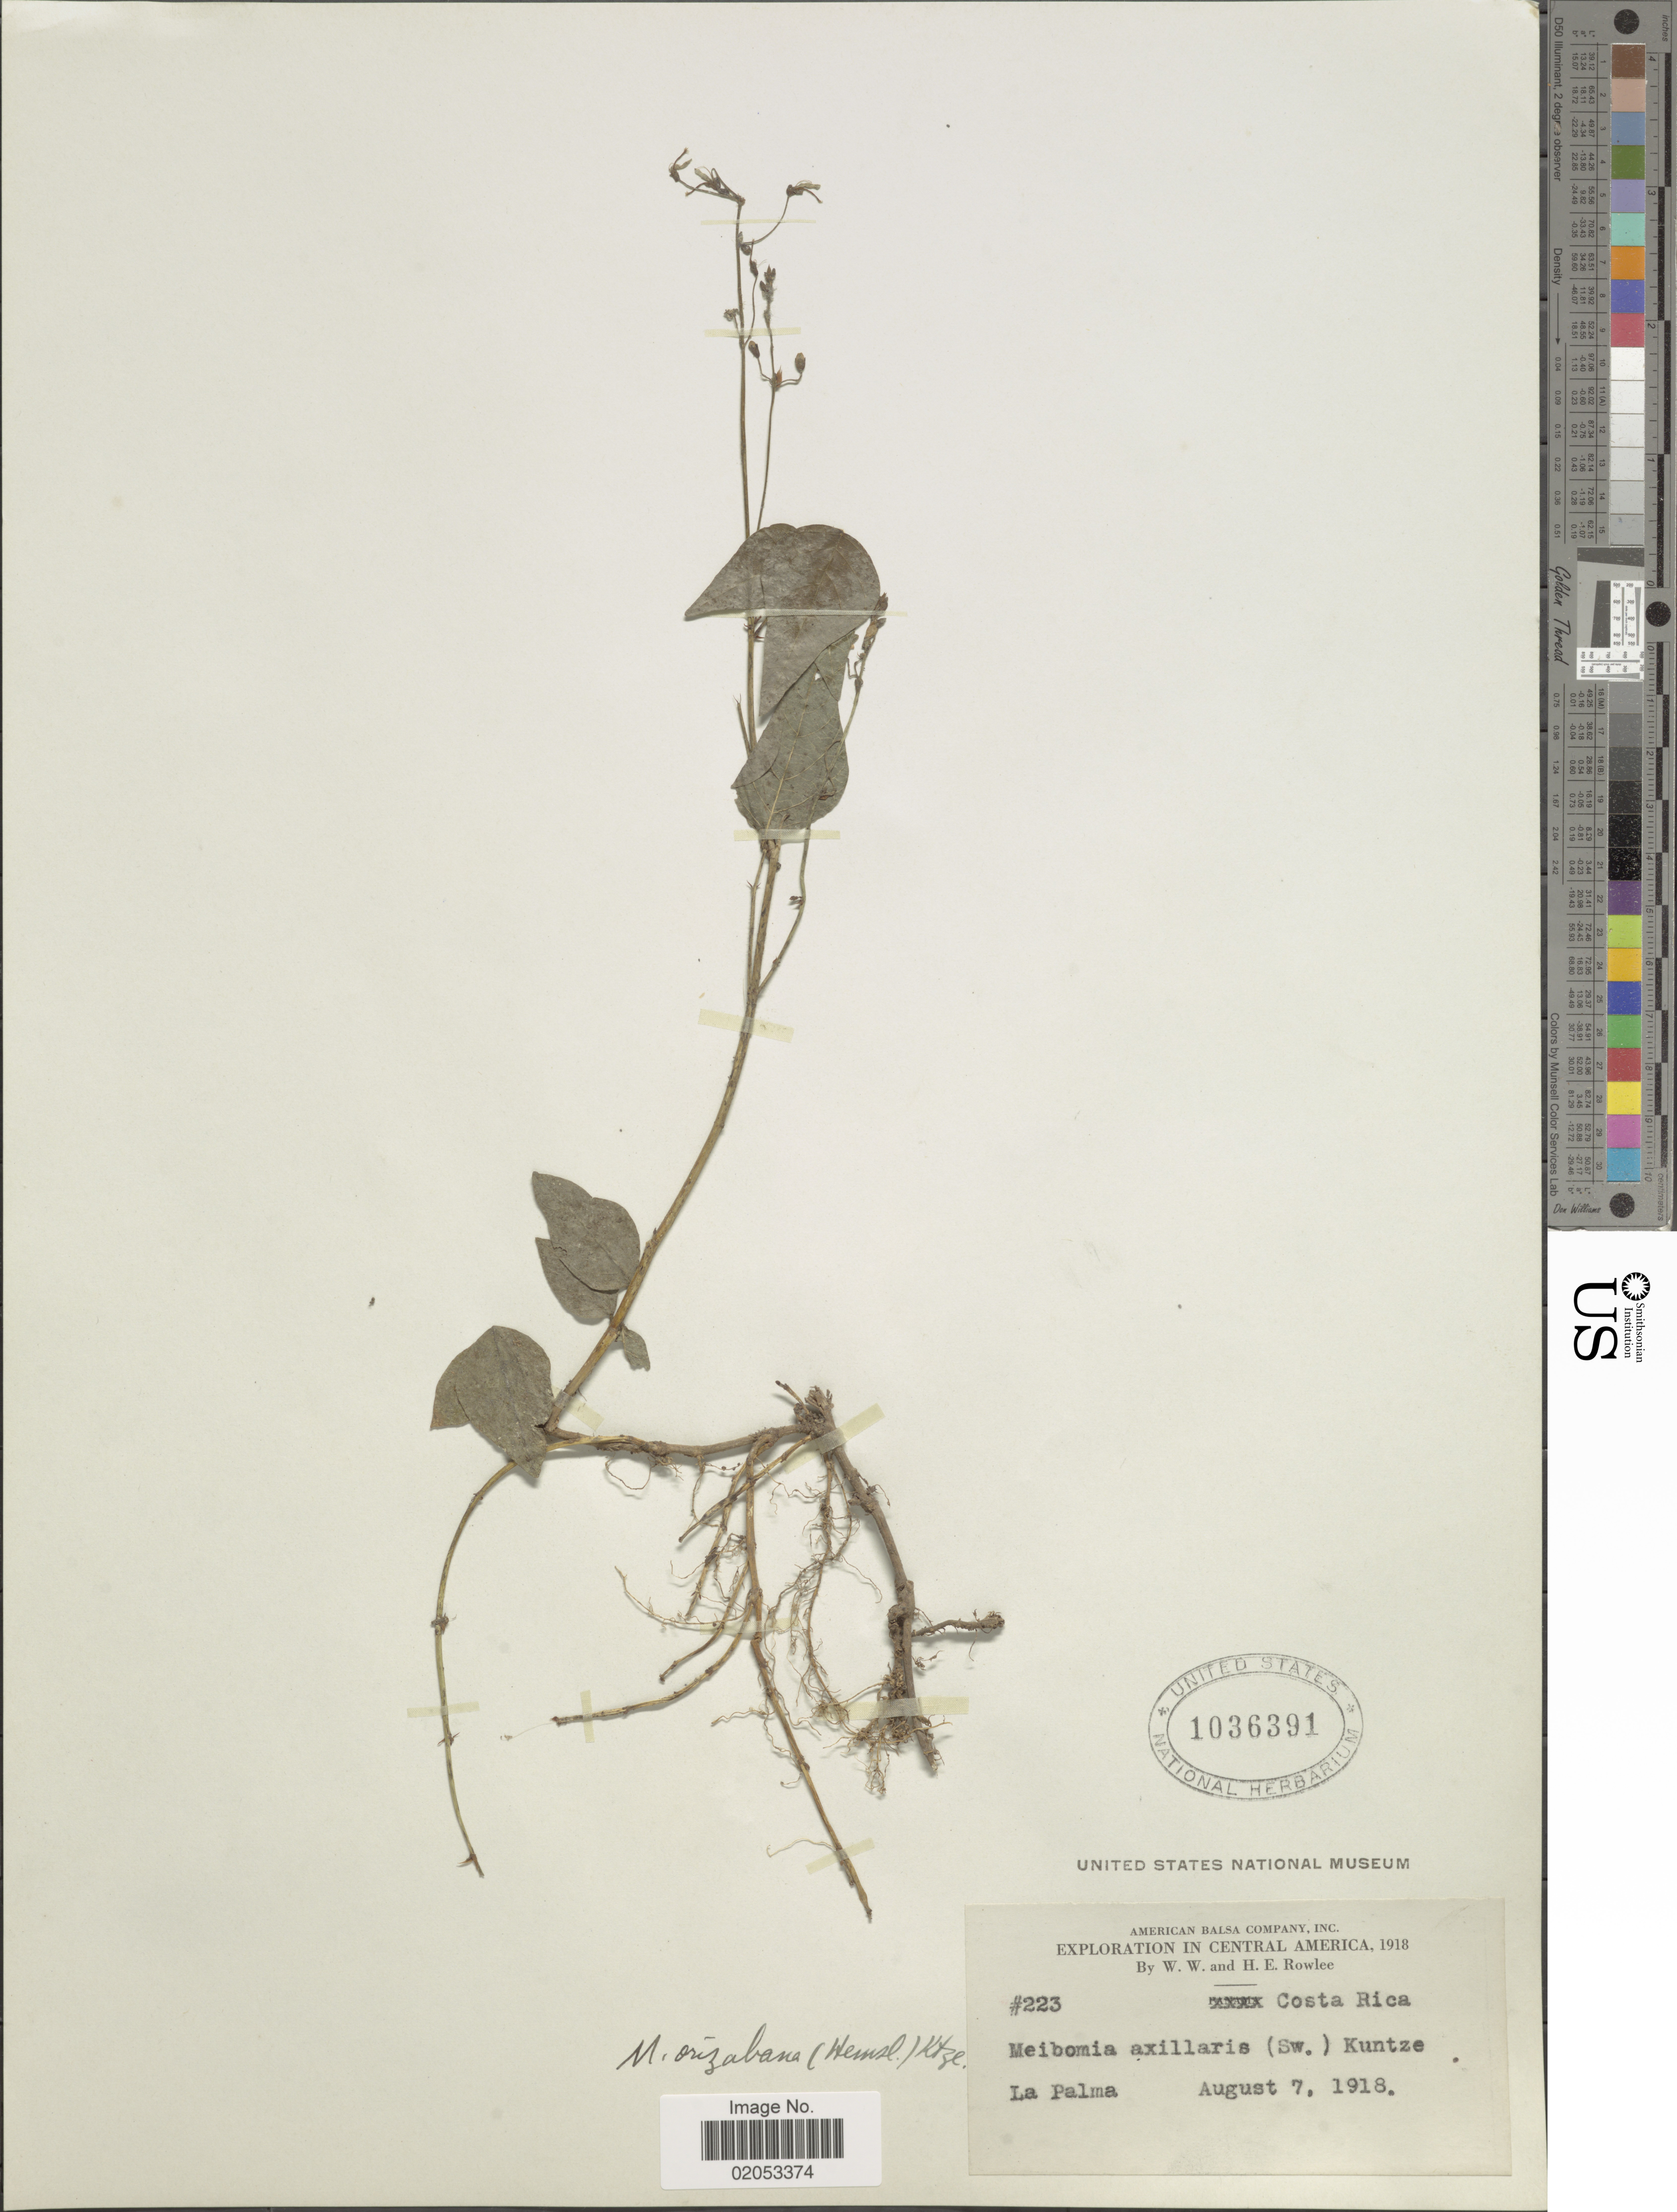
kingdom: Plantae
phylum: Tracheophyta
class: Magnoliopsida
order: Fabales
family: Fabaceae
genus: Desmodium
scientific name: Desmodium caripense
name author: (Kunth) G. Don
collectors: W. W. Rowlee & H. E. Rowlee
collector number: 223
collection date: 1918-08-07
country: Costa Rica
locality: Central America, La Palma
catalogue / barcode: US 1036391